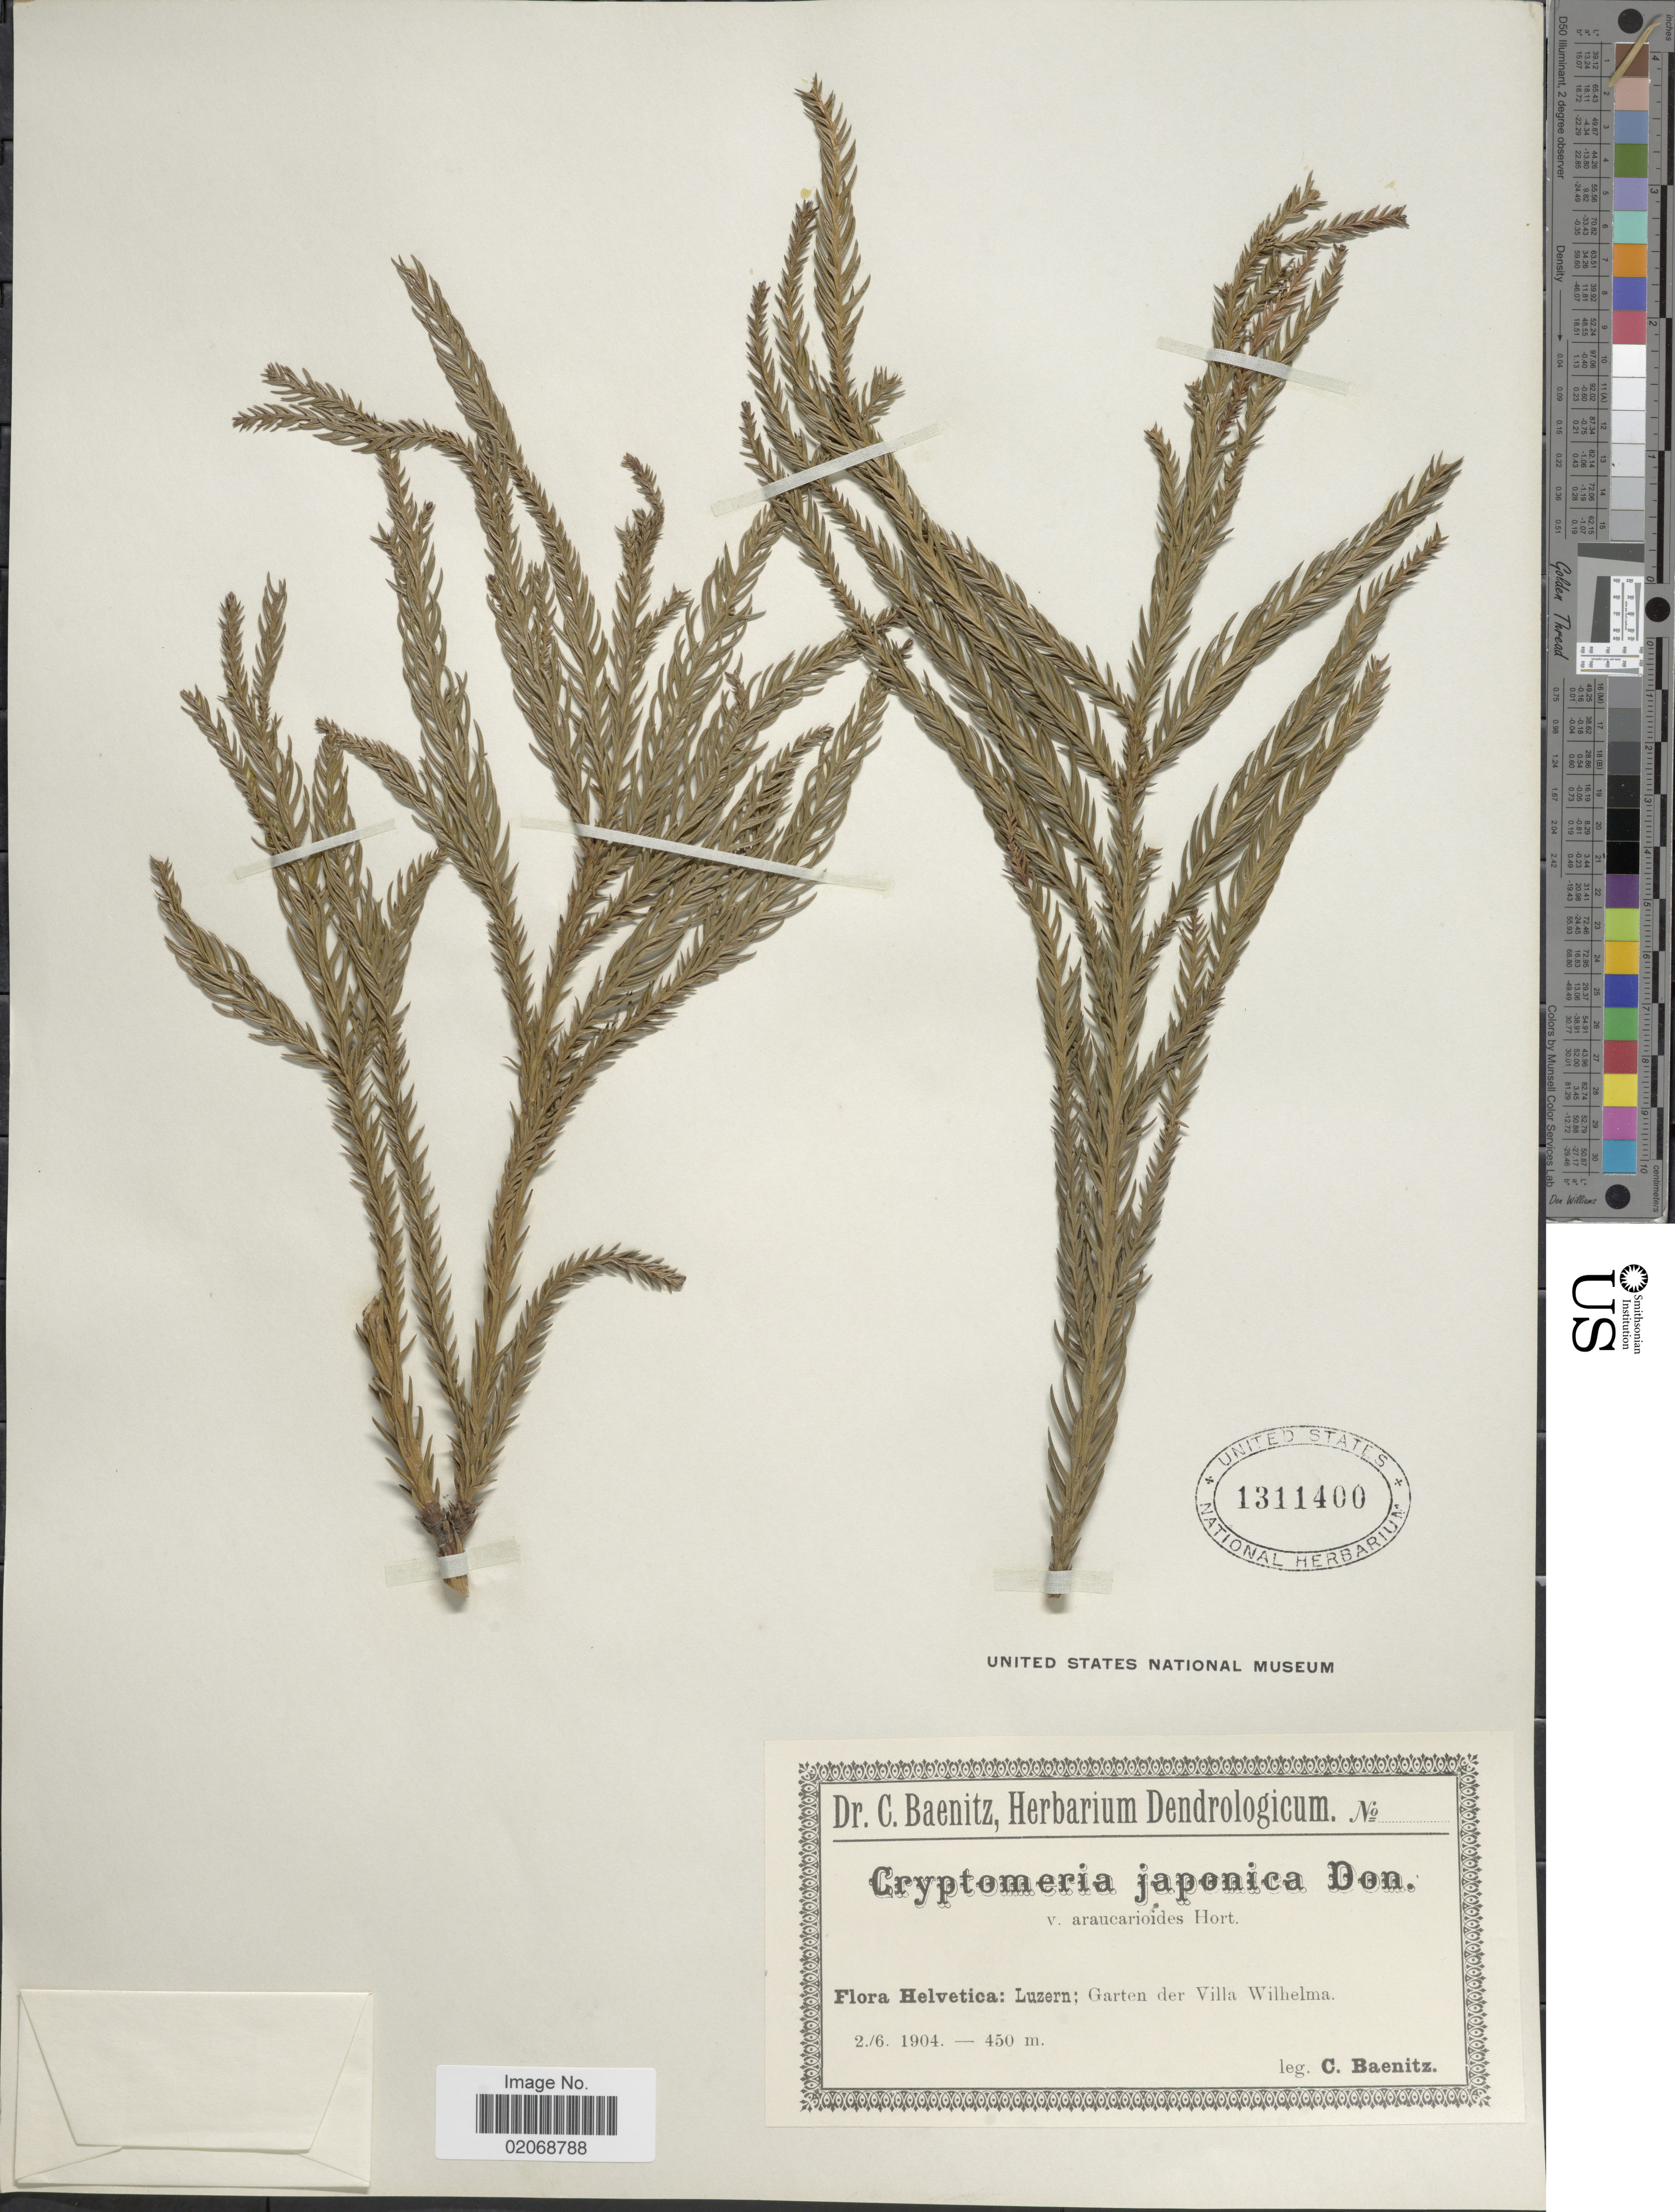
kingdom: Plantae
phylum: Tracheophyta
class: Pinopsida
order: Pinales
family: Cupressaceae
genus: Cryptomeria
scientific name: Cryptomeria japonica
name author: (Thunb. ex L. f.) D. Don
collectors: C. G. Baenitz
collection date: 1904-06-02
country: Switzerland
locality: Helvetica: Luzern; Garten der Villa Wilhelmina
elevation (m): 450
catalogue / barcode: US 1311400